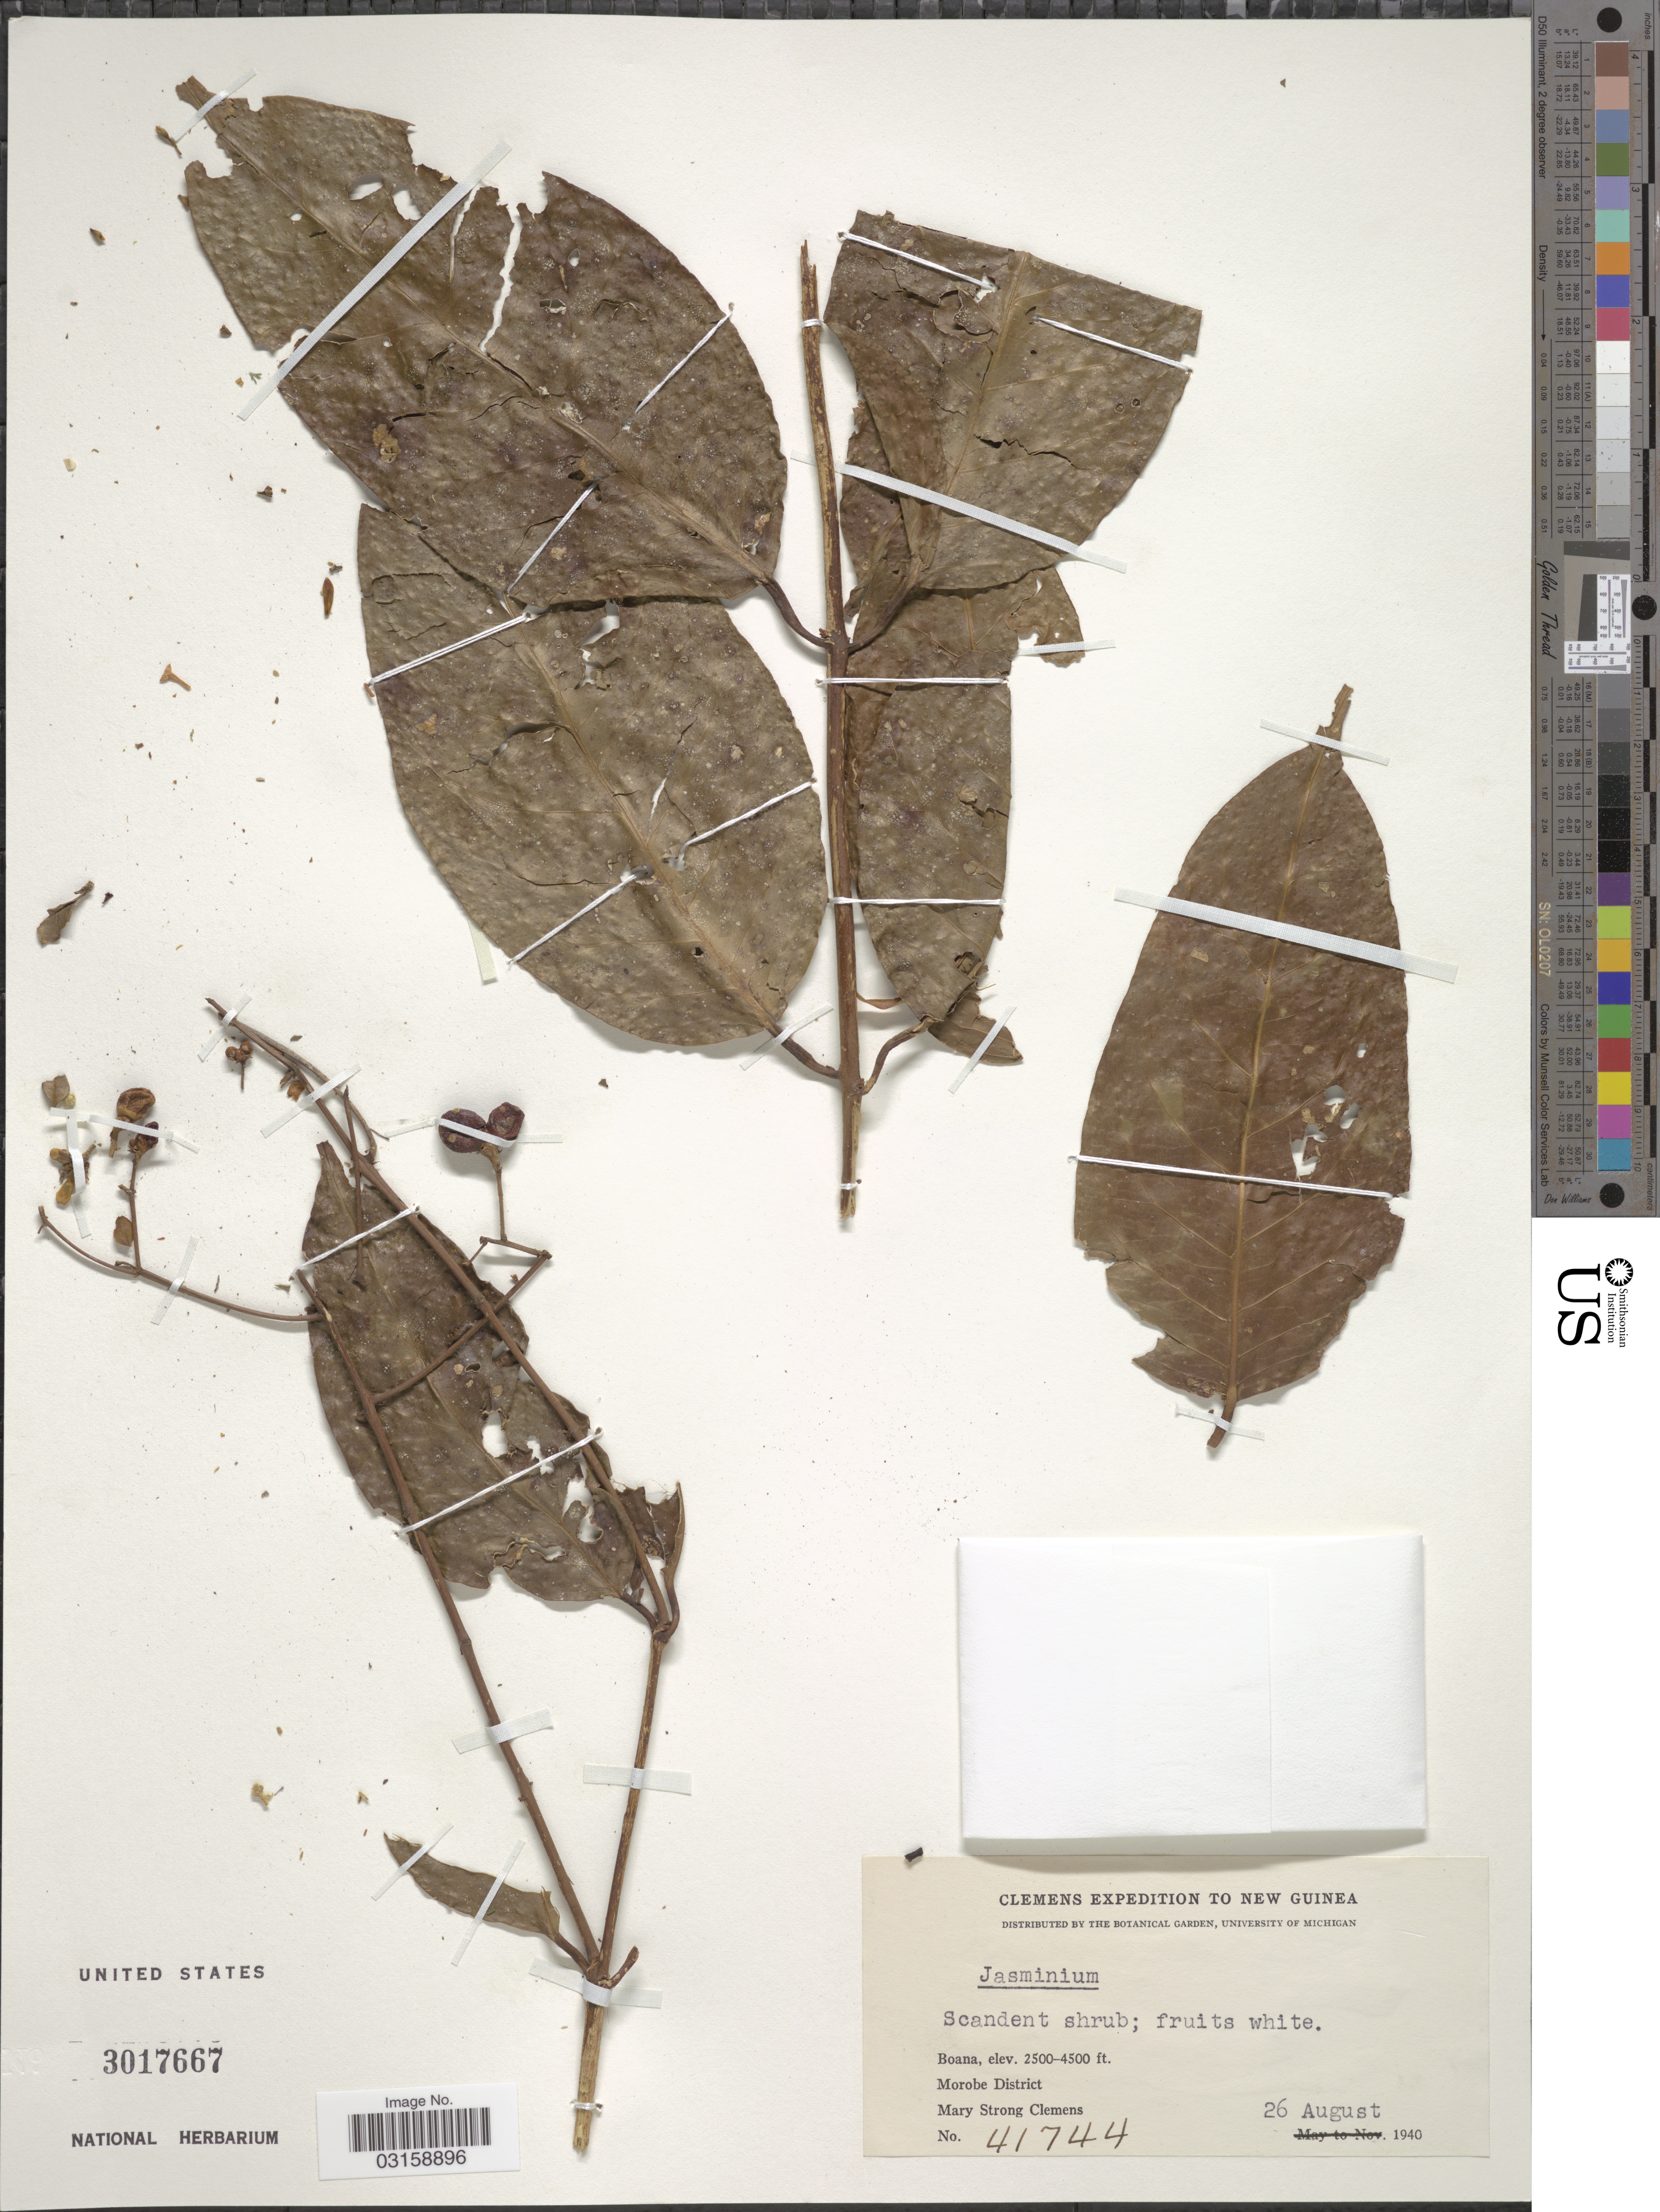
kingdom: Plantae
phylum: Tracheophyta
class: Magnoliopsida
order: Lamiales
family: Oleaceae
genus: Jasminum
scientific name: Jasminum sp.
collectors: M. S. Clemens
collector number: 41744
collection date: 1940-08-26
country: Papua New Guinea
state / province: Morobe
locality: New Guinea. Boana.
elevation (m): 762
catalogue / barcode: US 3017667